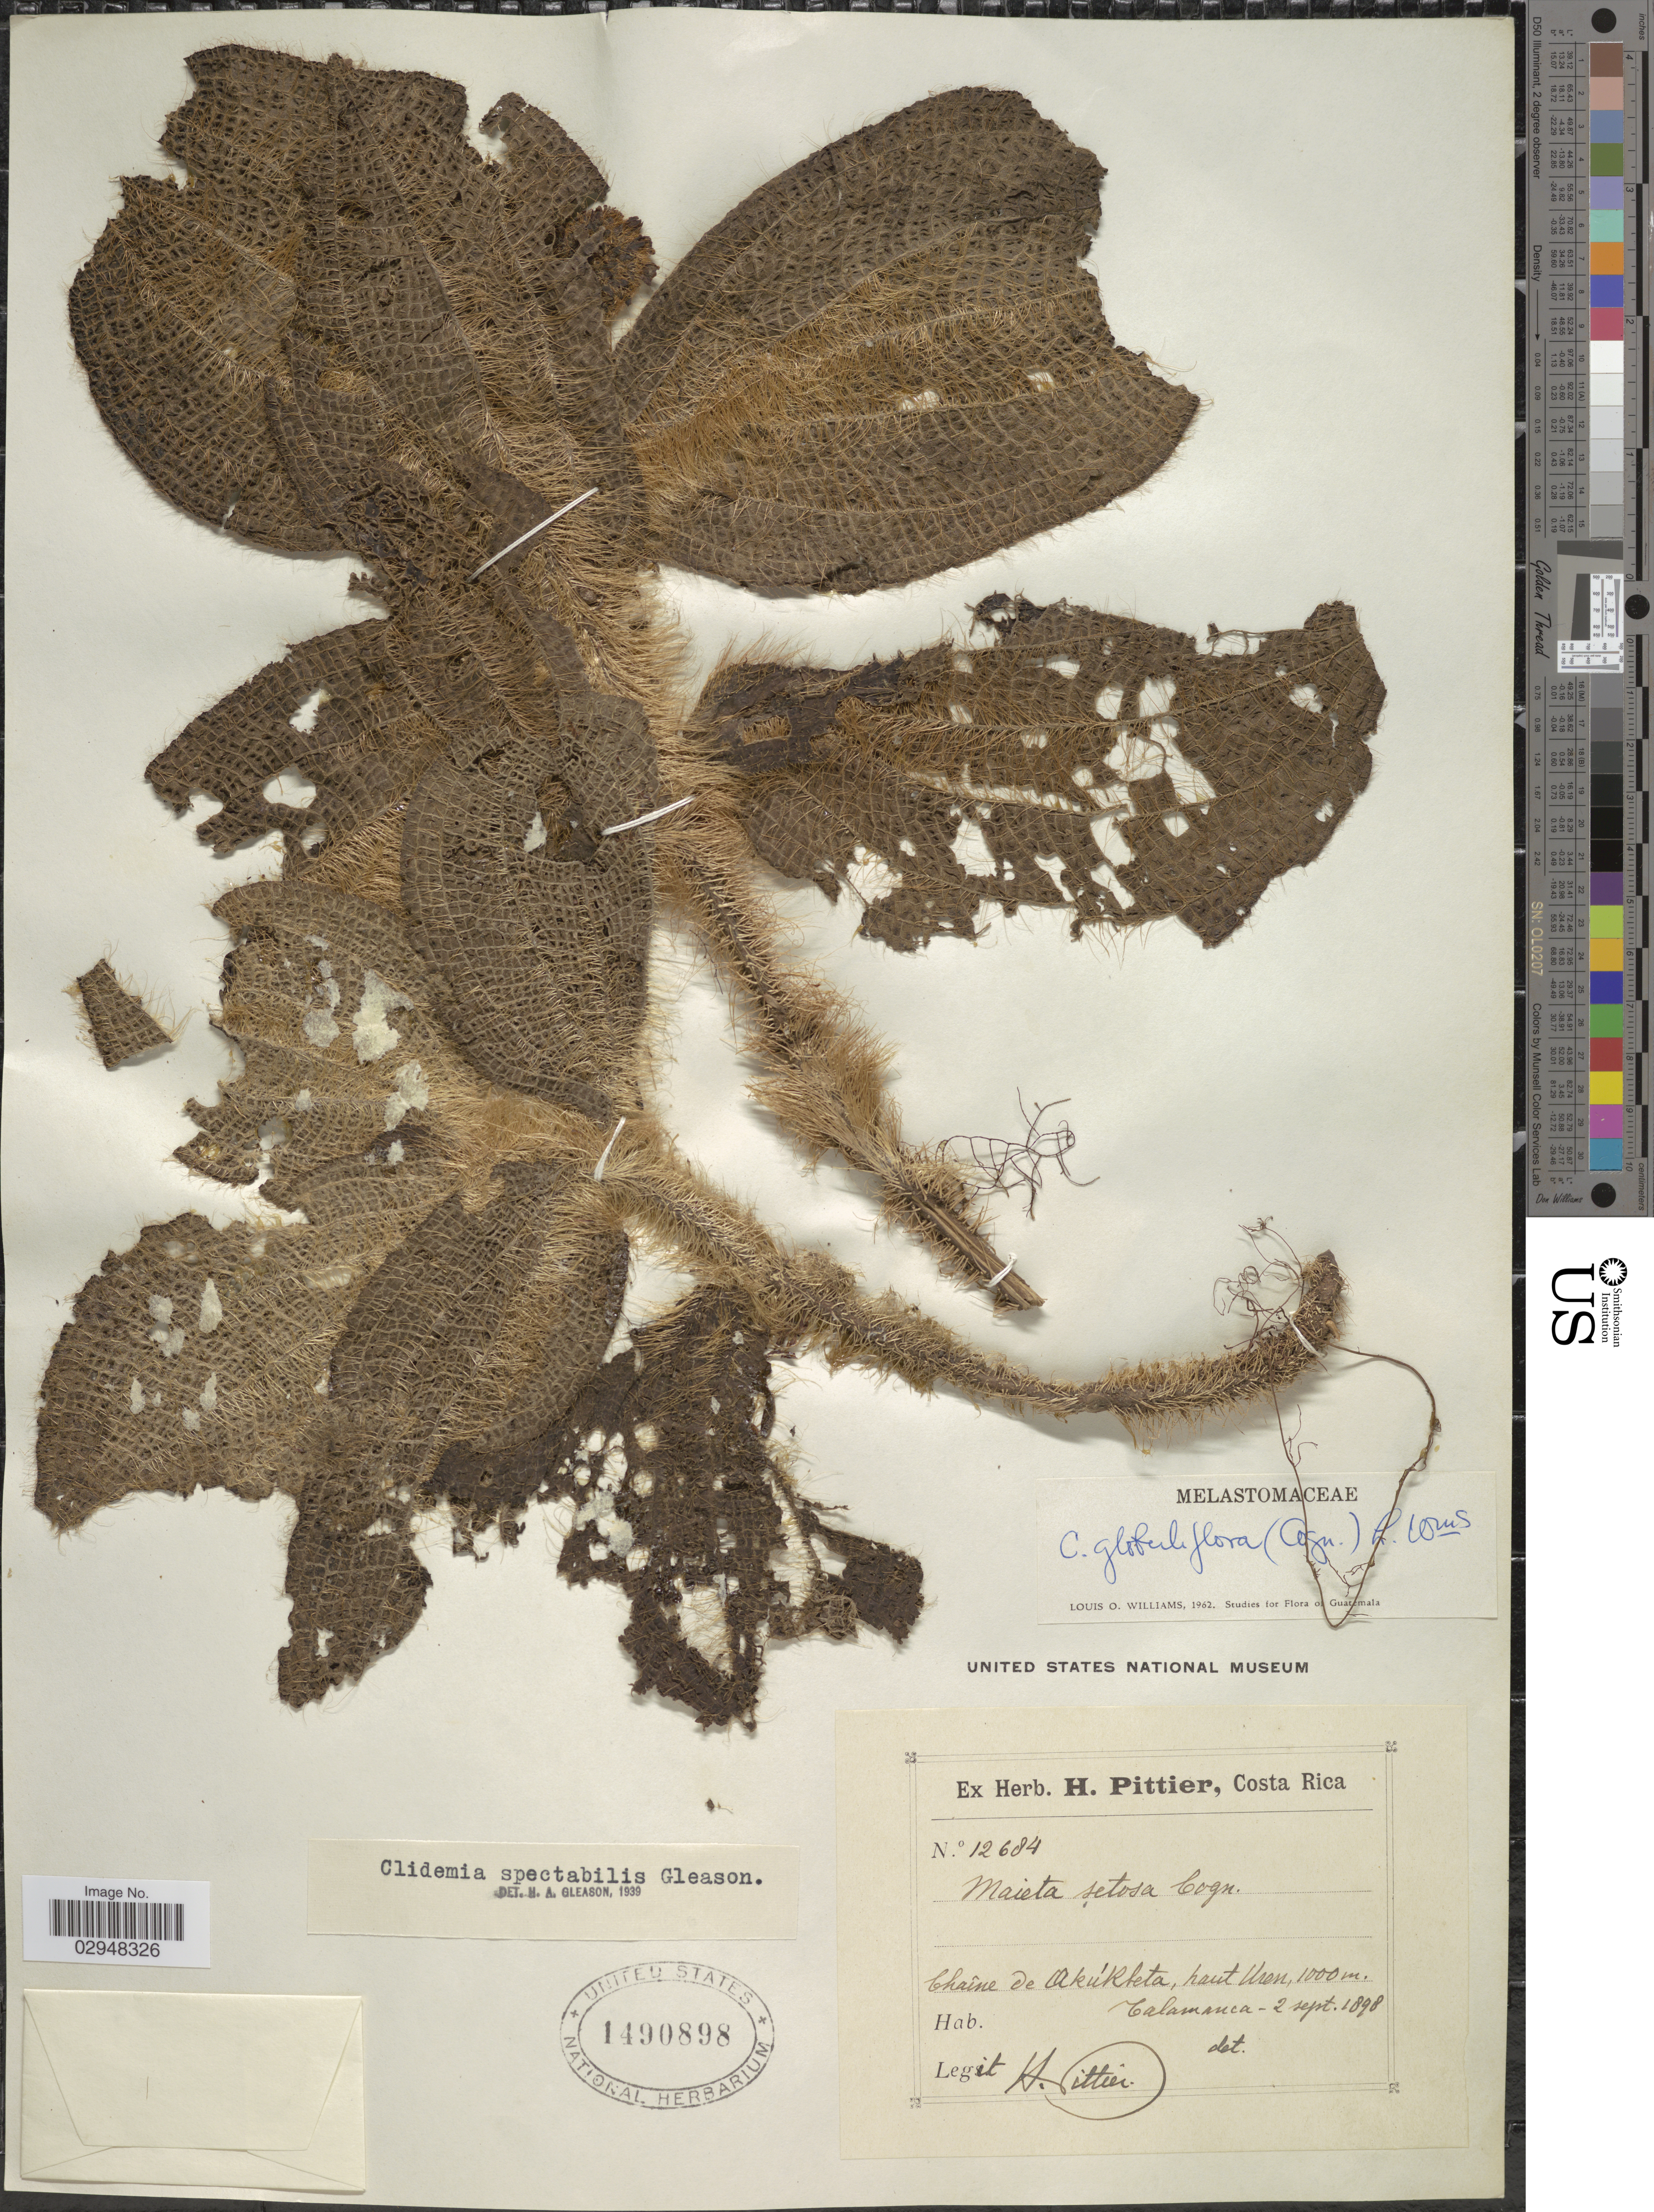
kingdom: Plantae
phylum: Tracheophyta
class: Magnoliopsida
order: Myrtales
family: Melastomataceae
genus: Clidemia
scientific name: Clidemia spectabilis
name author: Gleason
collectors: H. F. Pittier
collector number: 12684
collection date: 1898-09-02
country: Costa Rica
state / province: Limón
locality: Chaine de Akúkleta, haut Uren, Talamanca.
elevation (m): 1000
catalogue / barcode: US 1490898